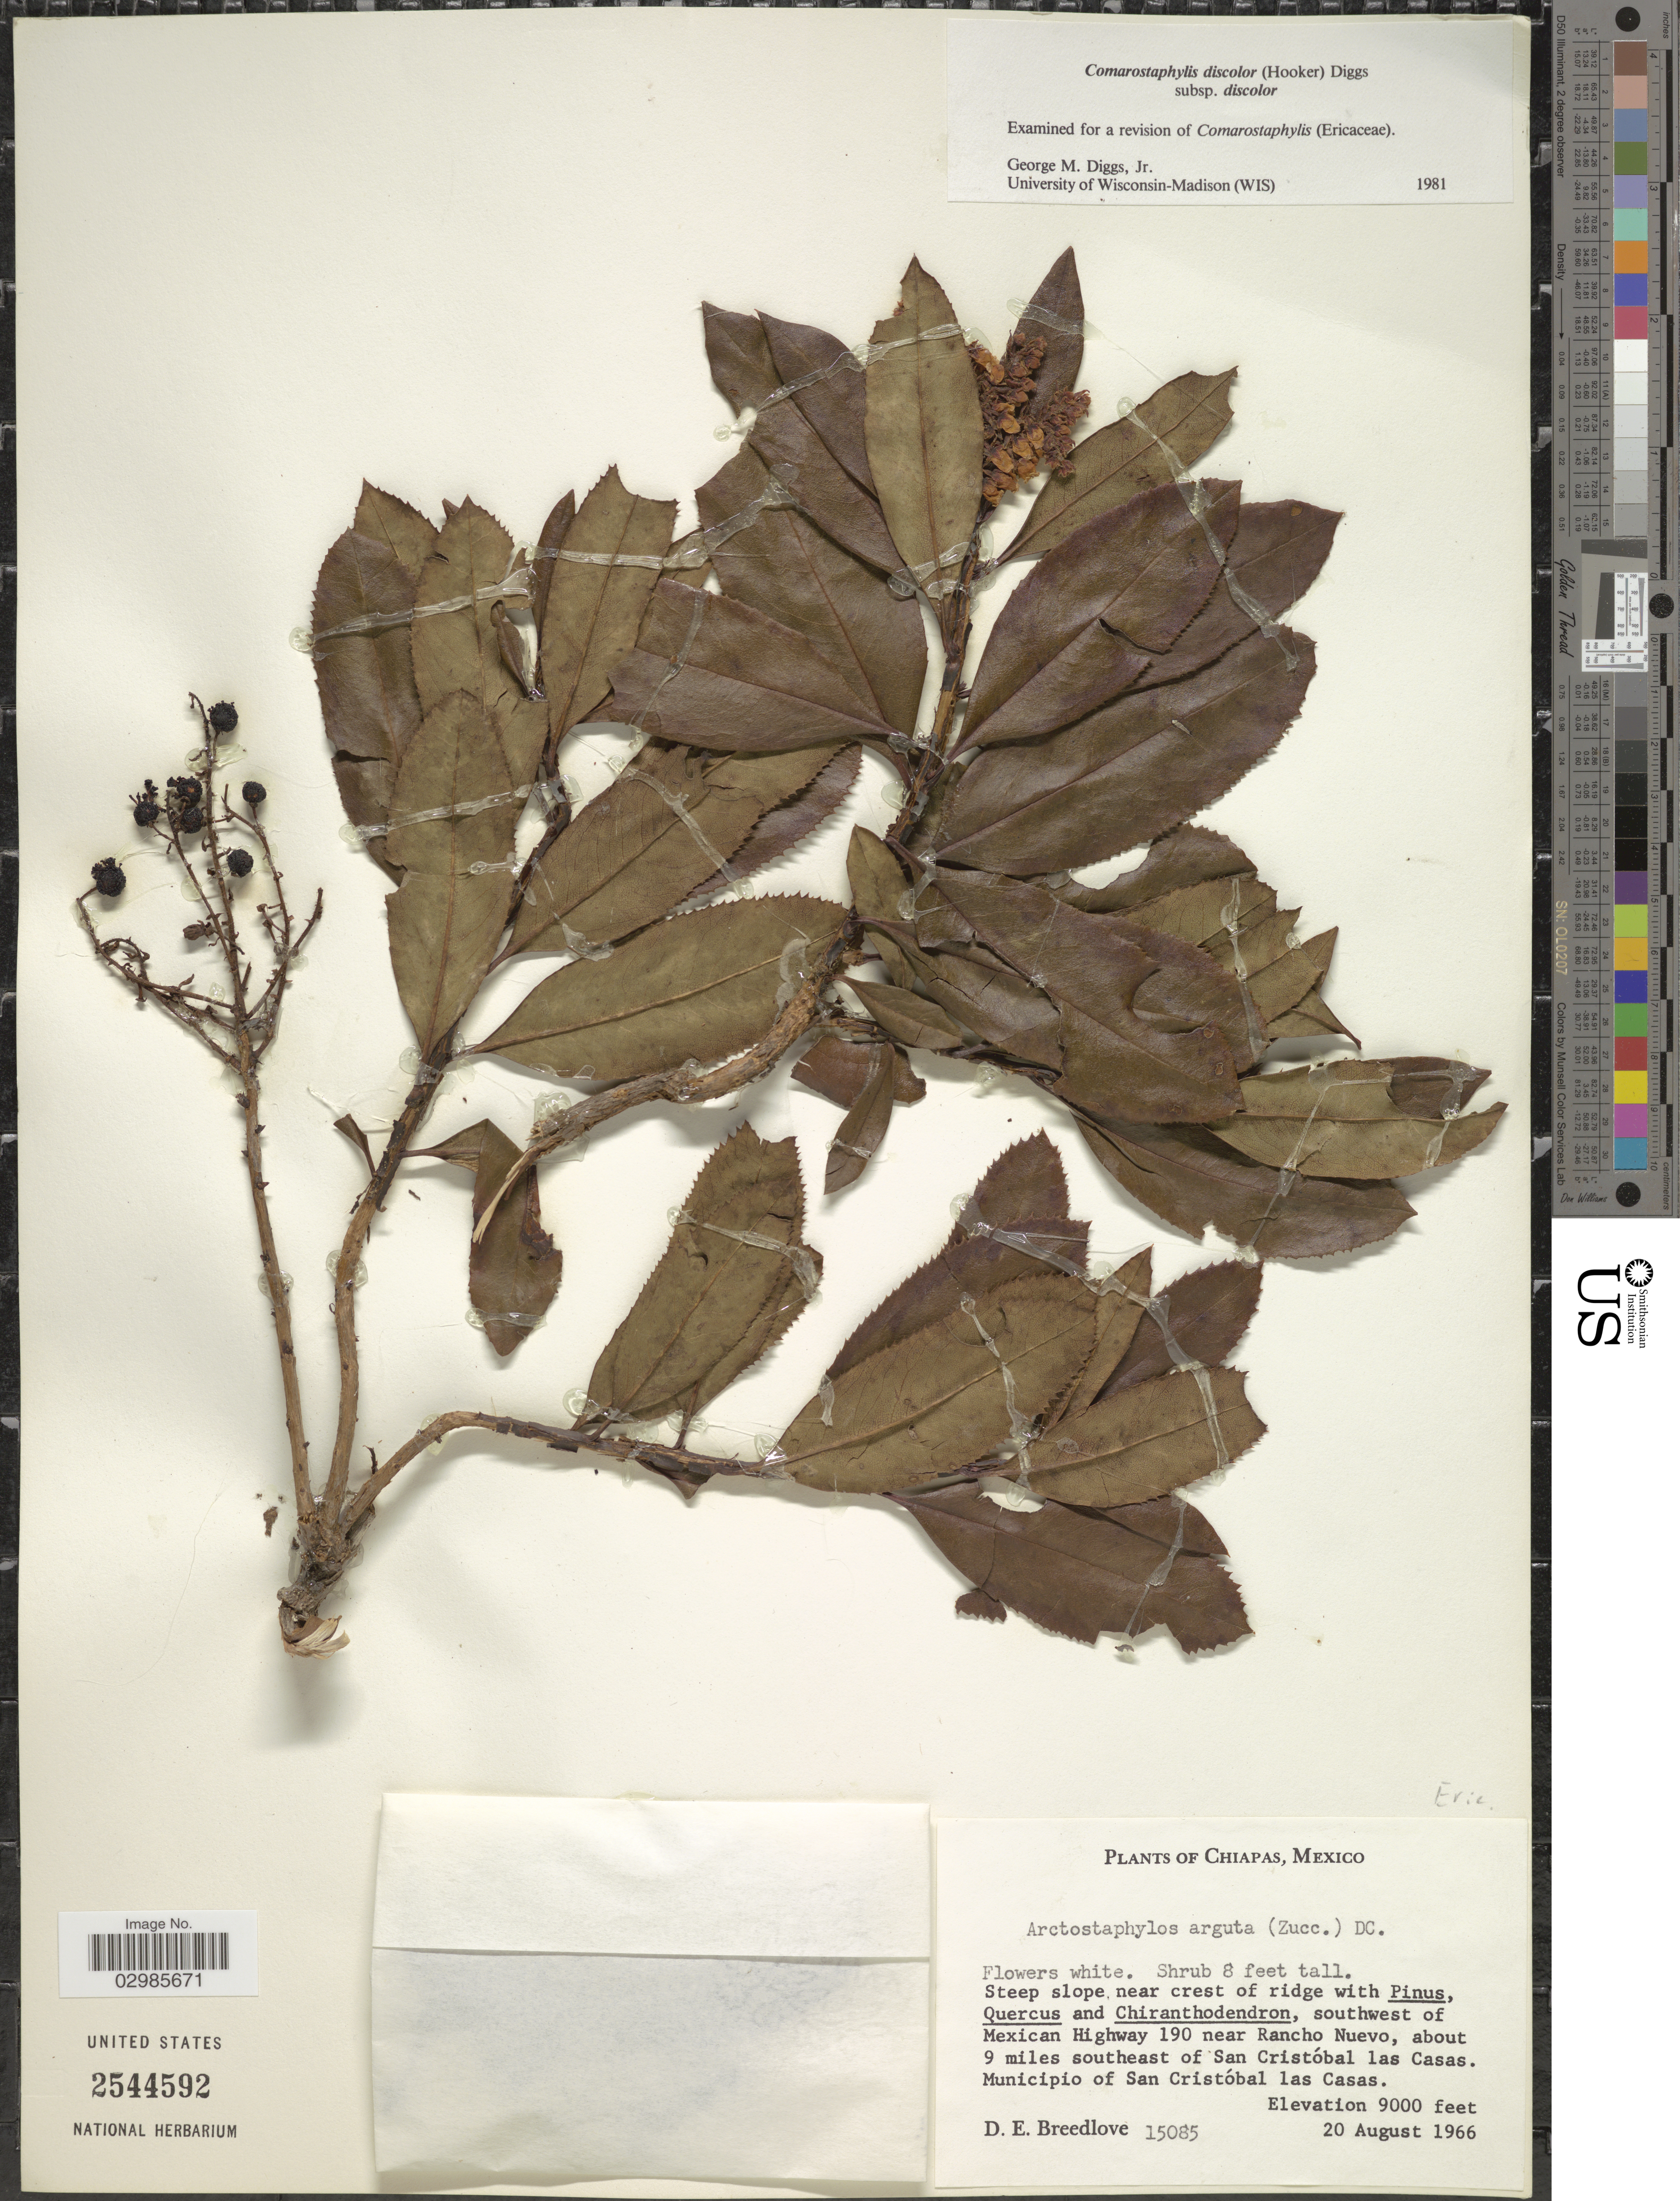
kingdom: Plantae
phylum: Tracheophyta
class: Magnoliopsida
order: Ericales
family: Ericaceae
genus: Comarostaphylis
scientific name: Comarostaphylis discolor subsp. discolor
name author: (Hook.) Diggs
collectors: D. E. Breedlove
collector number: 15085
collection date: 1966-08-20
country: Mexico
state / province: Chiapas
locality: Southwest of Mexican Highway 190 near Rancho Nuevo, about 9 miles southeast of San Cristóbal las Casas, Municipio of San Cristóbal las Casas.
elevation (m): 2743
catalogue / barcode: US 2544592